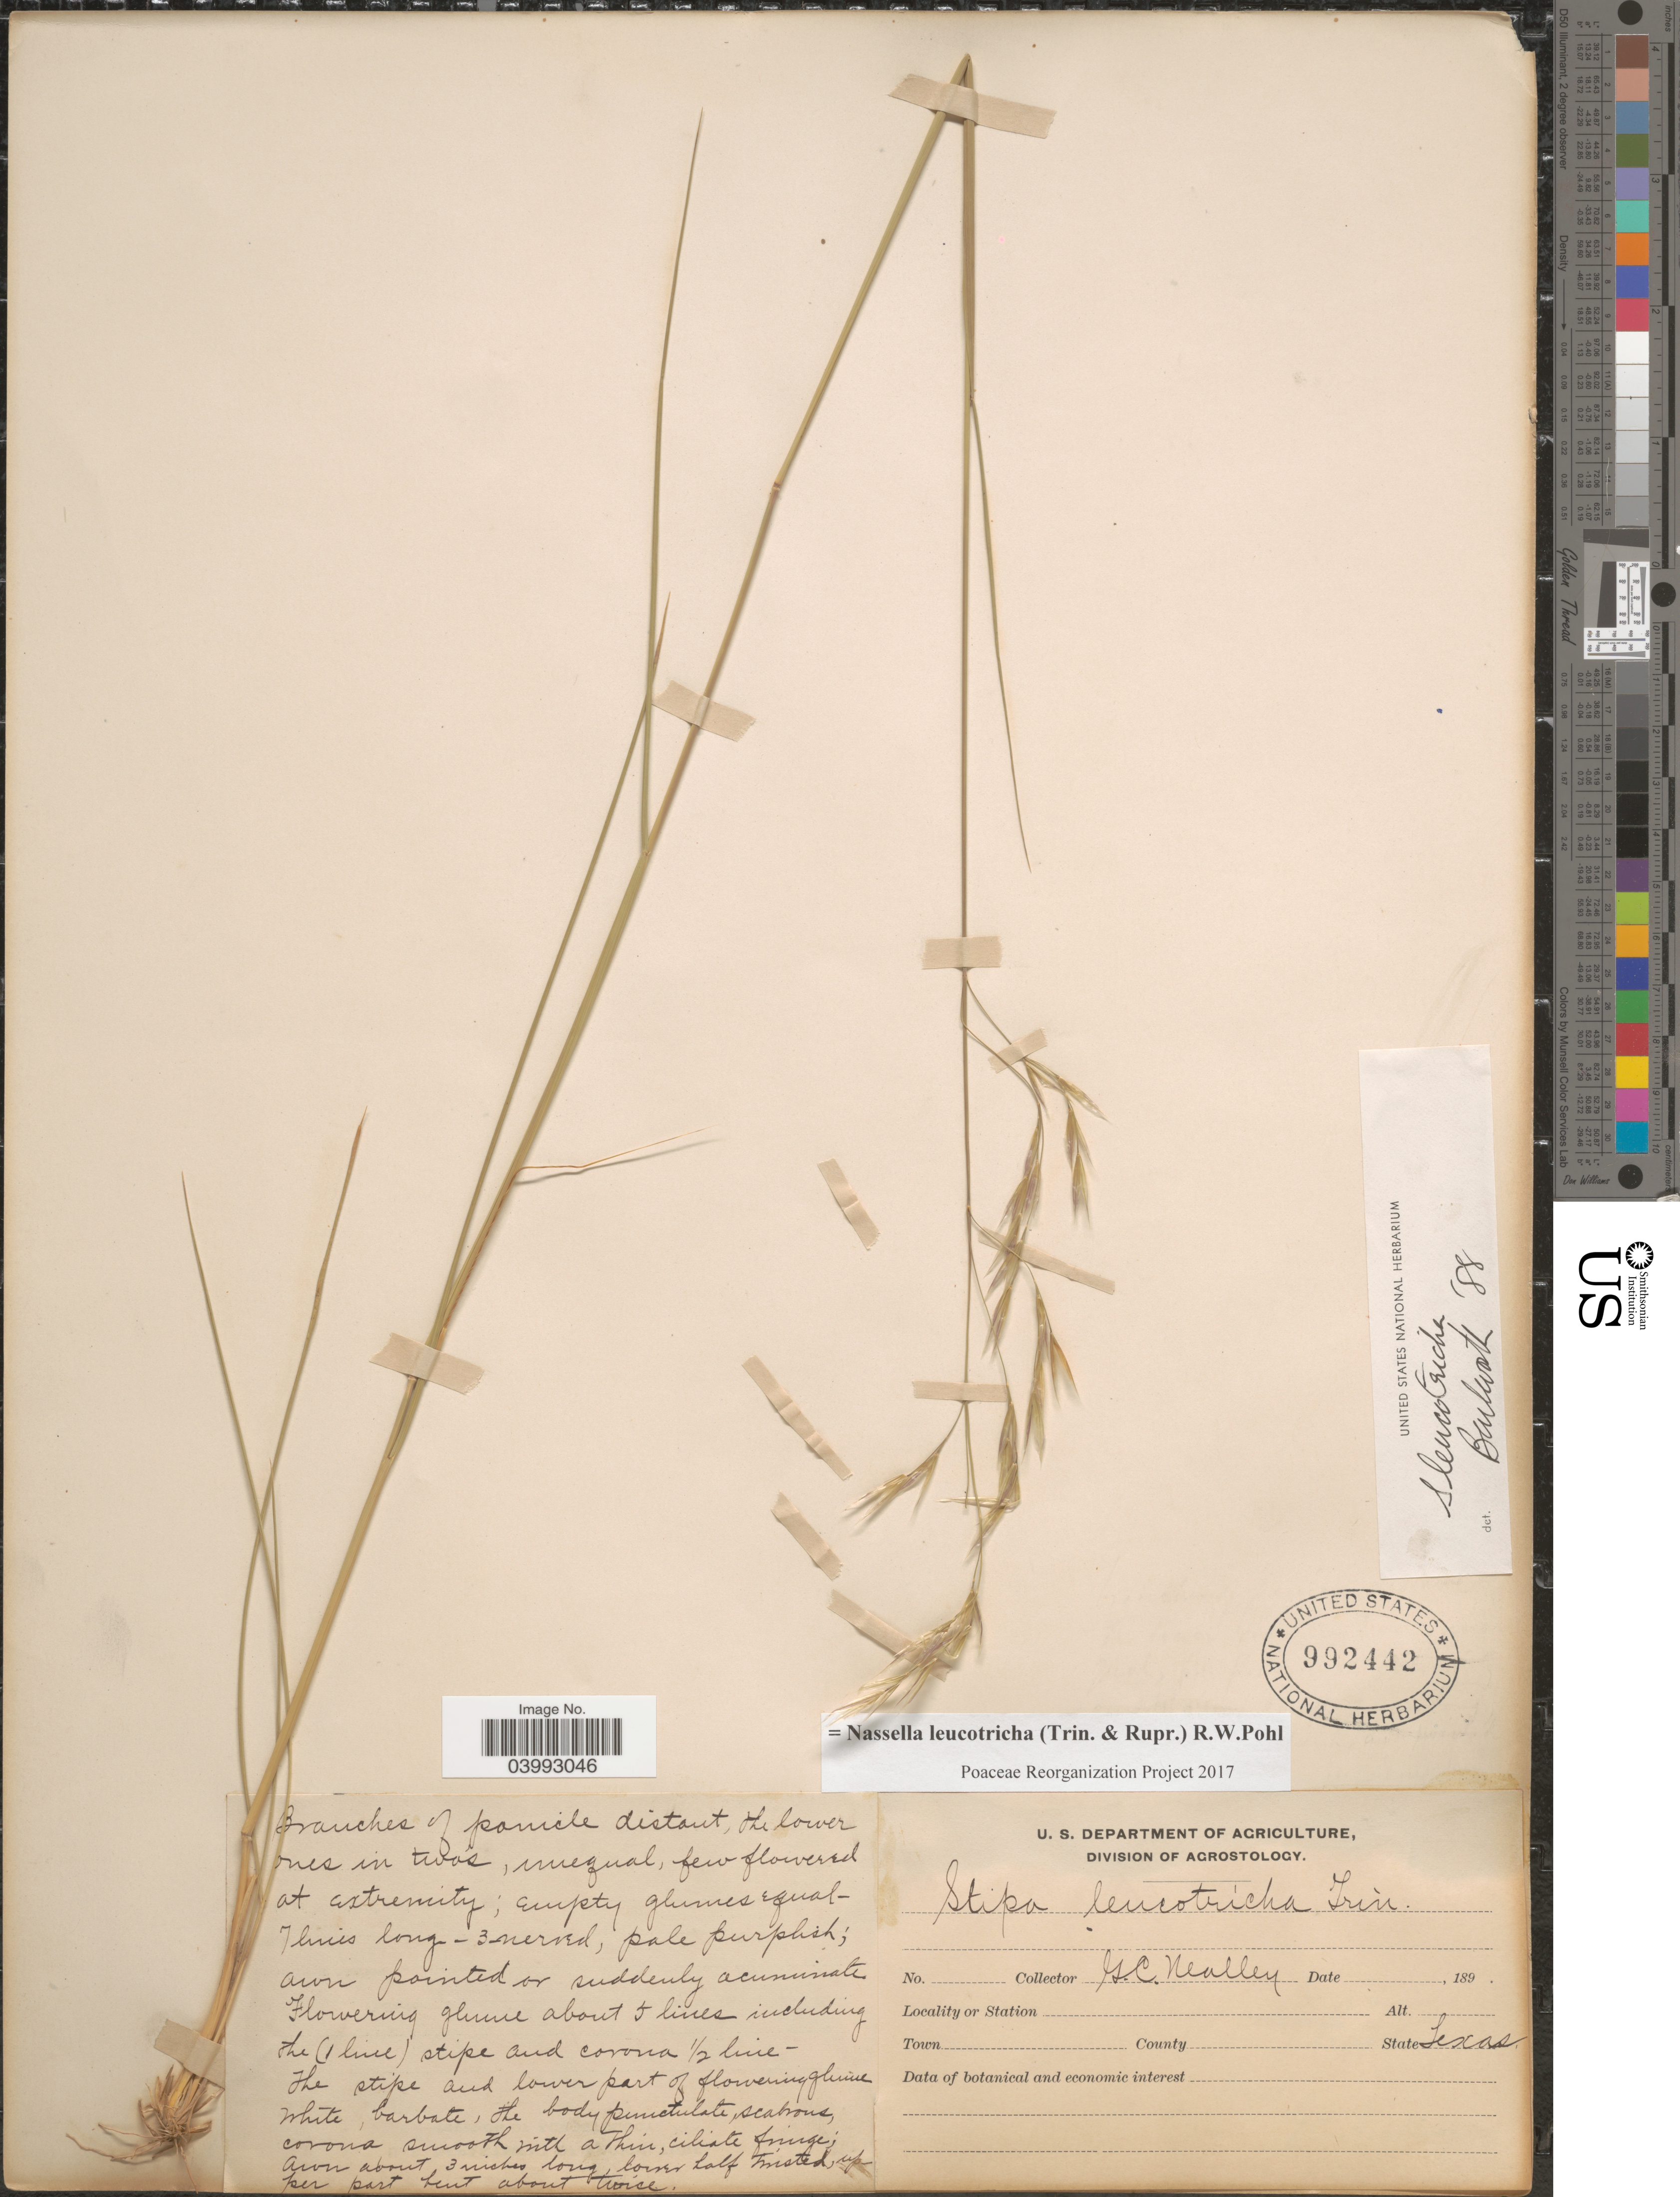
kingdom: Plantae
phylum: Tracheophyta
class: Liliopsida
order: Poales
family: Poaceae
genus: Nassella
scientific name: Nassella leucotricha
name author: (Trin. & Rupr.) R.W. Pohl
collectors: G. C. Nealley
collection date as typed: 189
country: United States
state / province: Texas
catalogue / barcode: US 992442